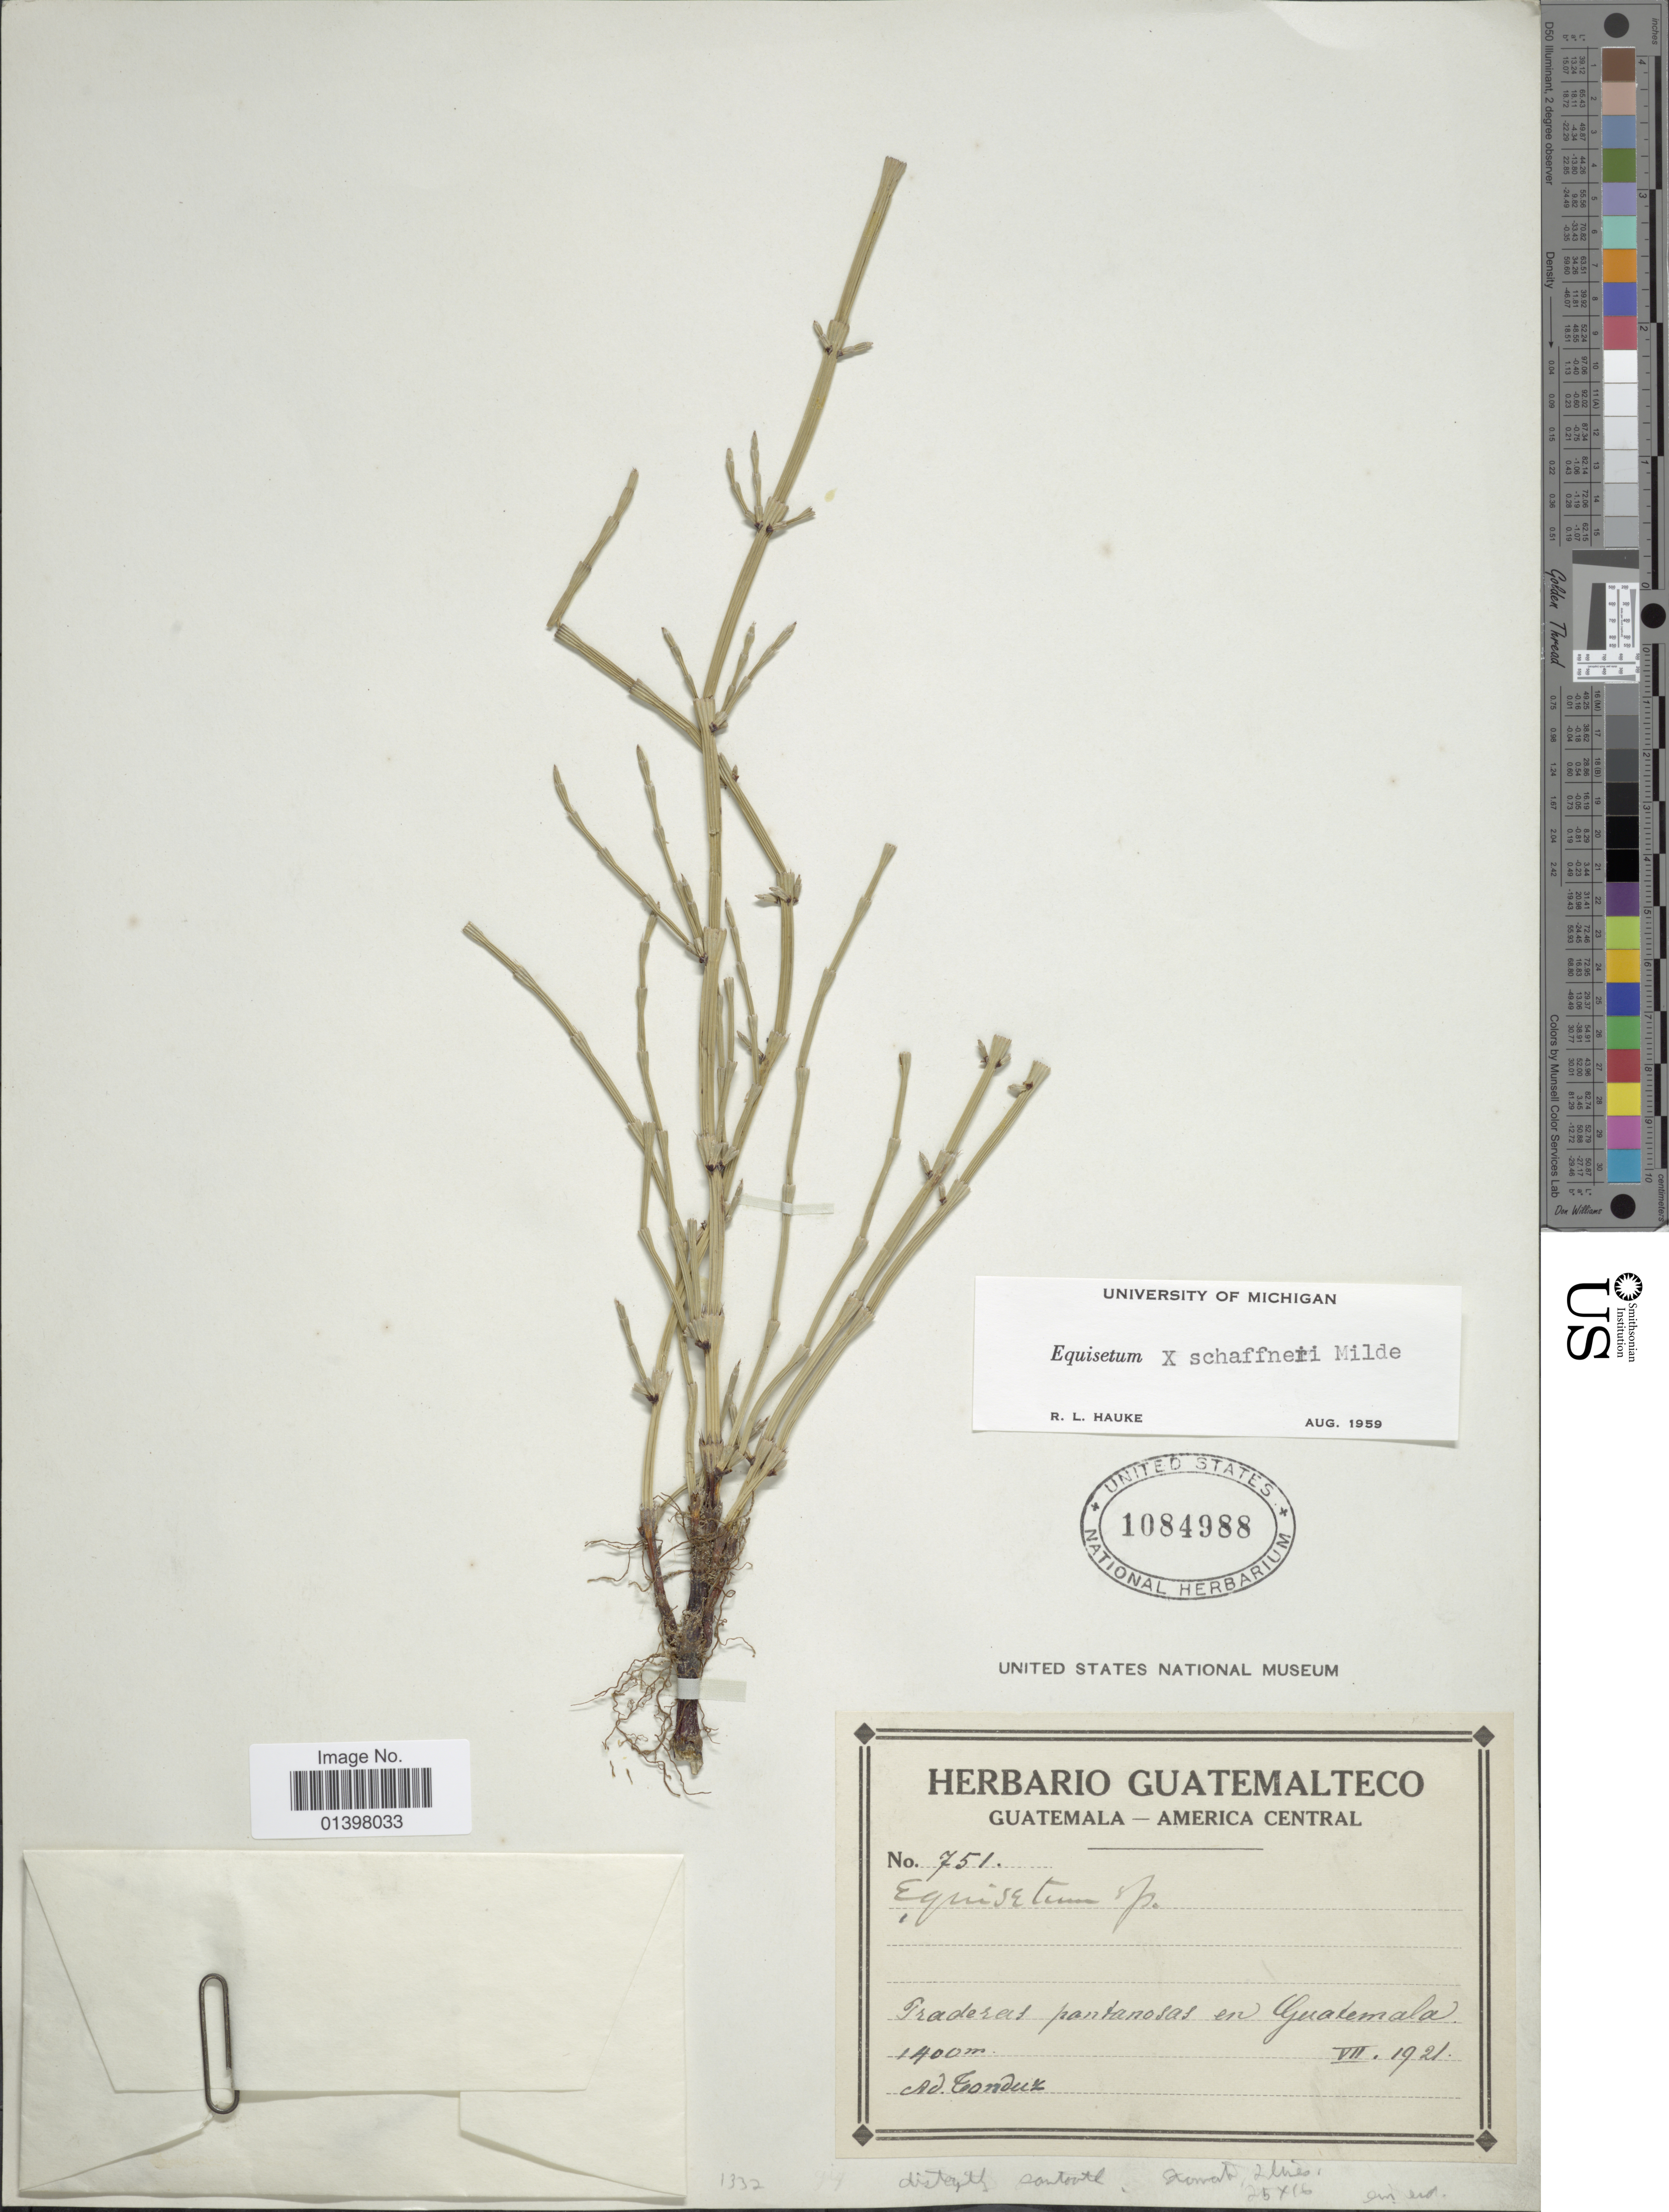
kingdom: Plantae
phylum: Tracheophyta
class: Polypodiopsida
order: Equisetales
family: Equisetaceae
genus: Equisetum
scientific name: Equisetum x schaffneri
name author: J. Milde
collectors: A. Tonduz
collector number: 751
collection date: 1921-07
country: Guatemala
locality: Praderas pantanosas en Guatemala.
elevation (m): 1400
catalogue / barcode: US 1084988